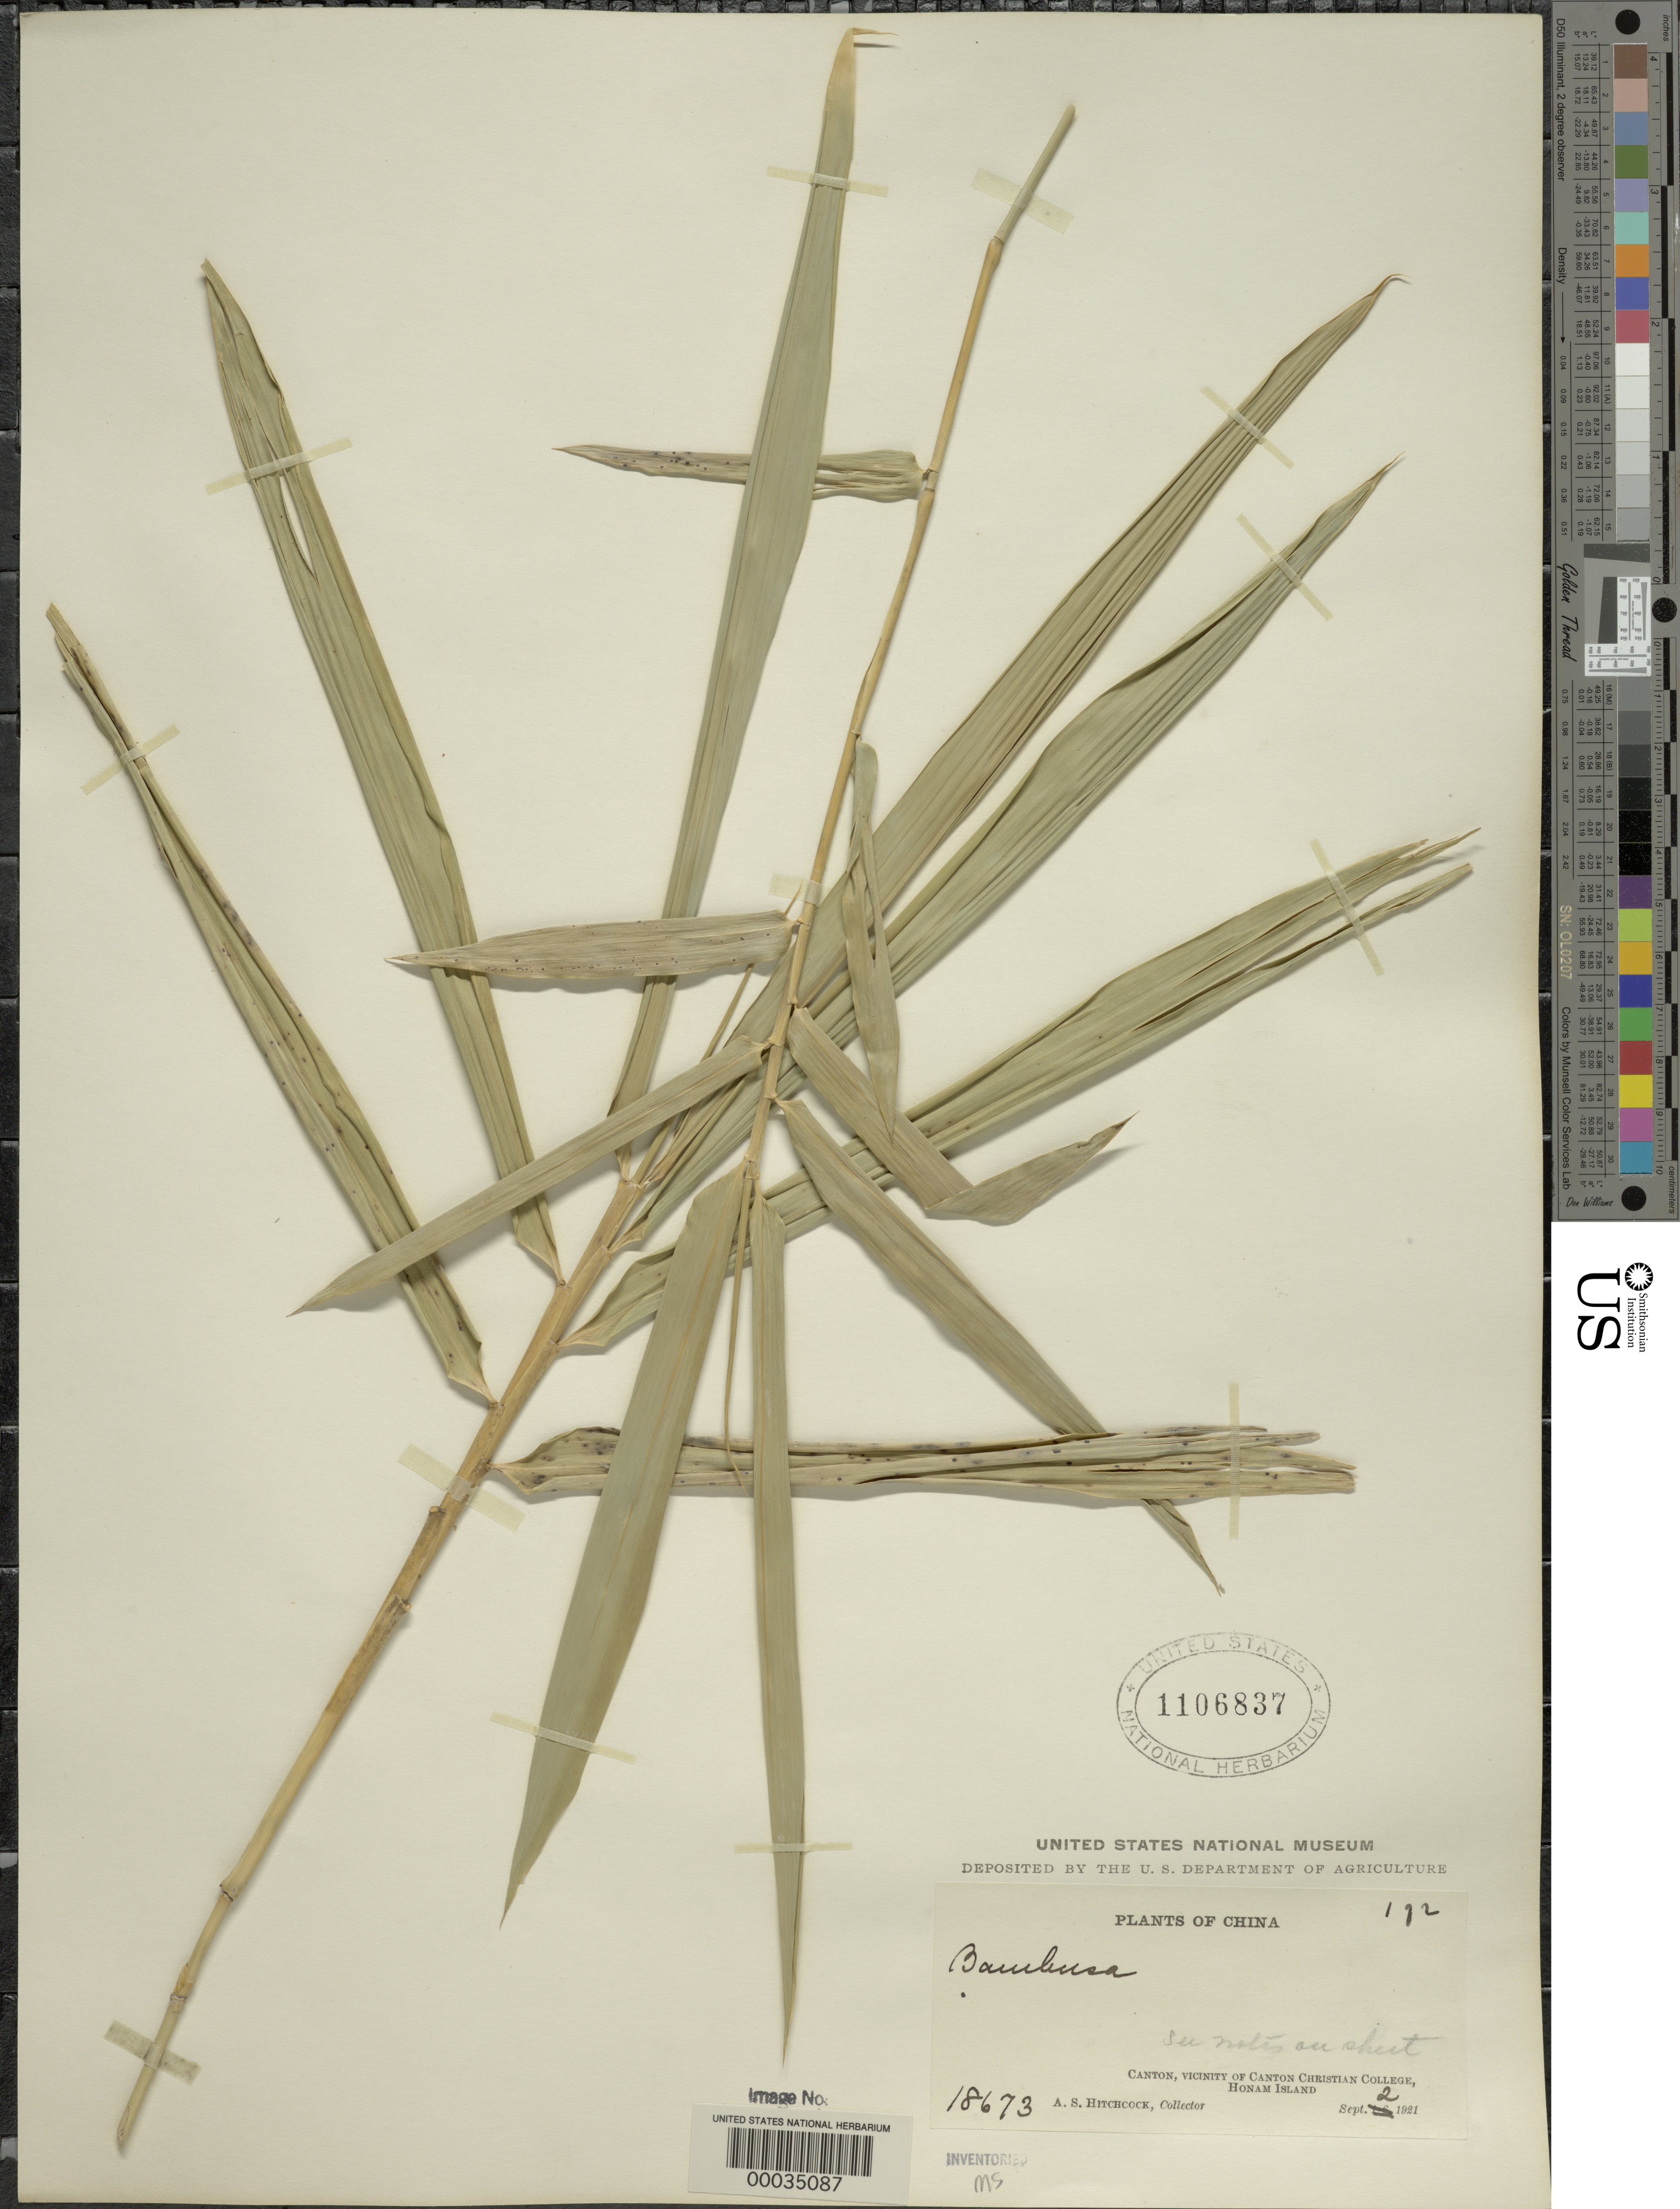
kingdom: Plantae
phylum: Tracheophyta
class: Liliopsida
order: Poales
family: Poaceae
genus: Bambusa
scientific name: Bambusa vulgaris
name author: Schrad. ex J.C. Wendl.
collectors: A. S. Hitchcock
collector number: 18673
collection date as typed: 02 Sep 1921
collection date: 1921-09-02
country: China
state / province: Guangdong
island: Honam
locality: Canton, honam isl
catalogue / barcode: US 1106837